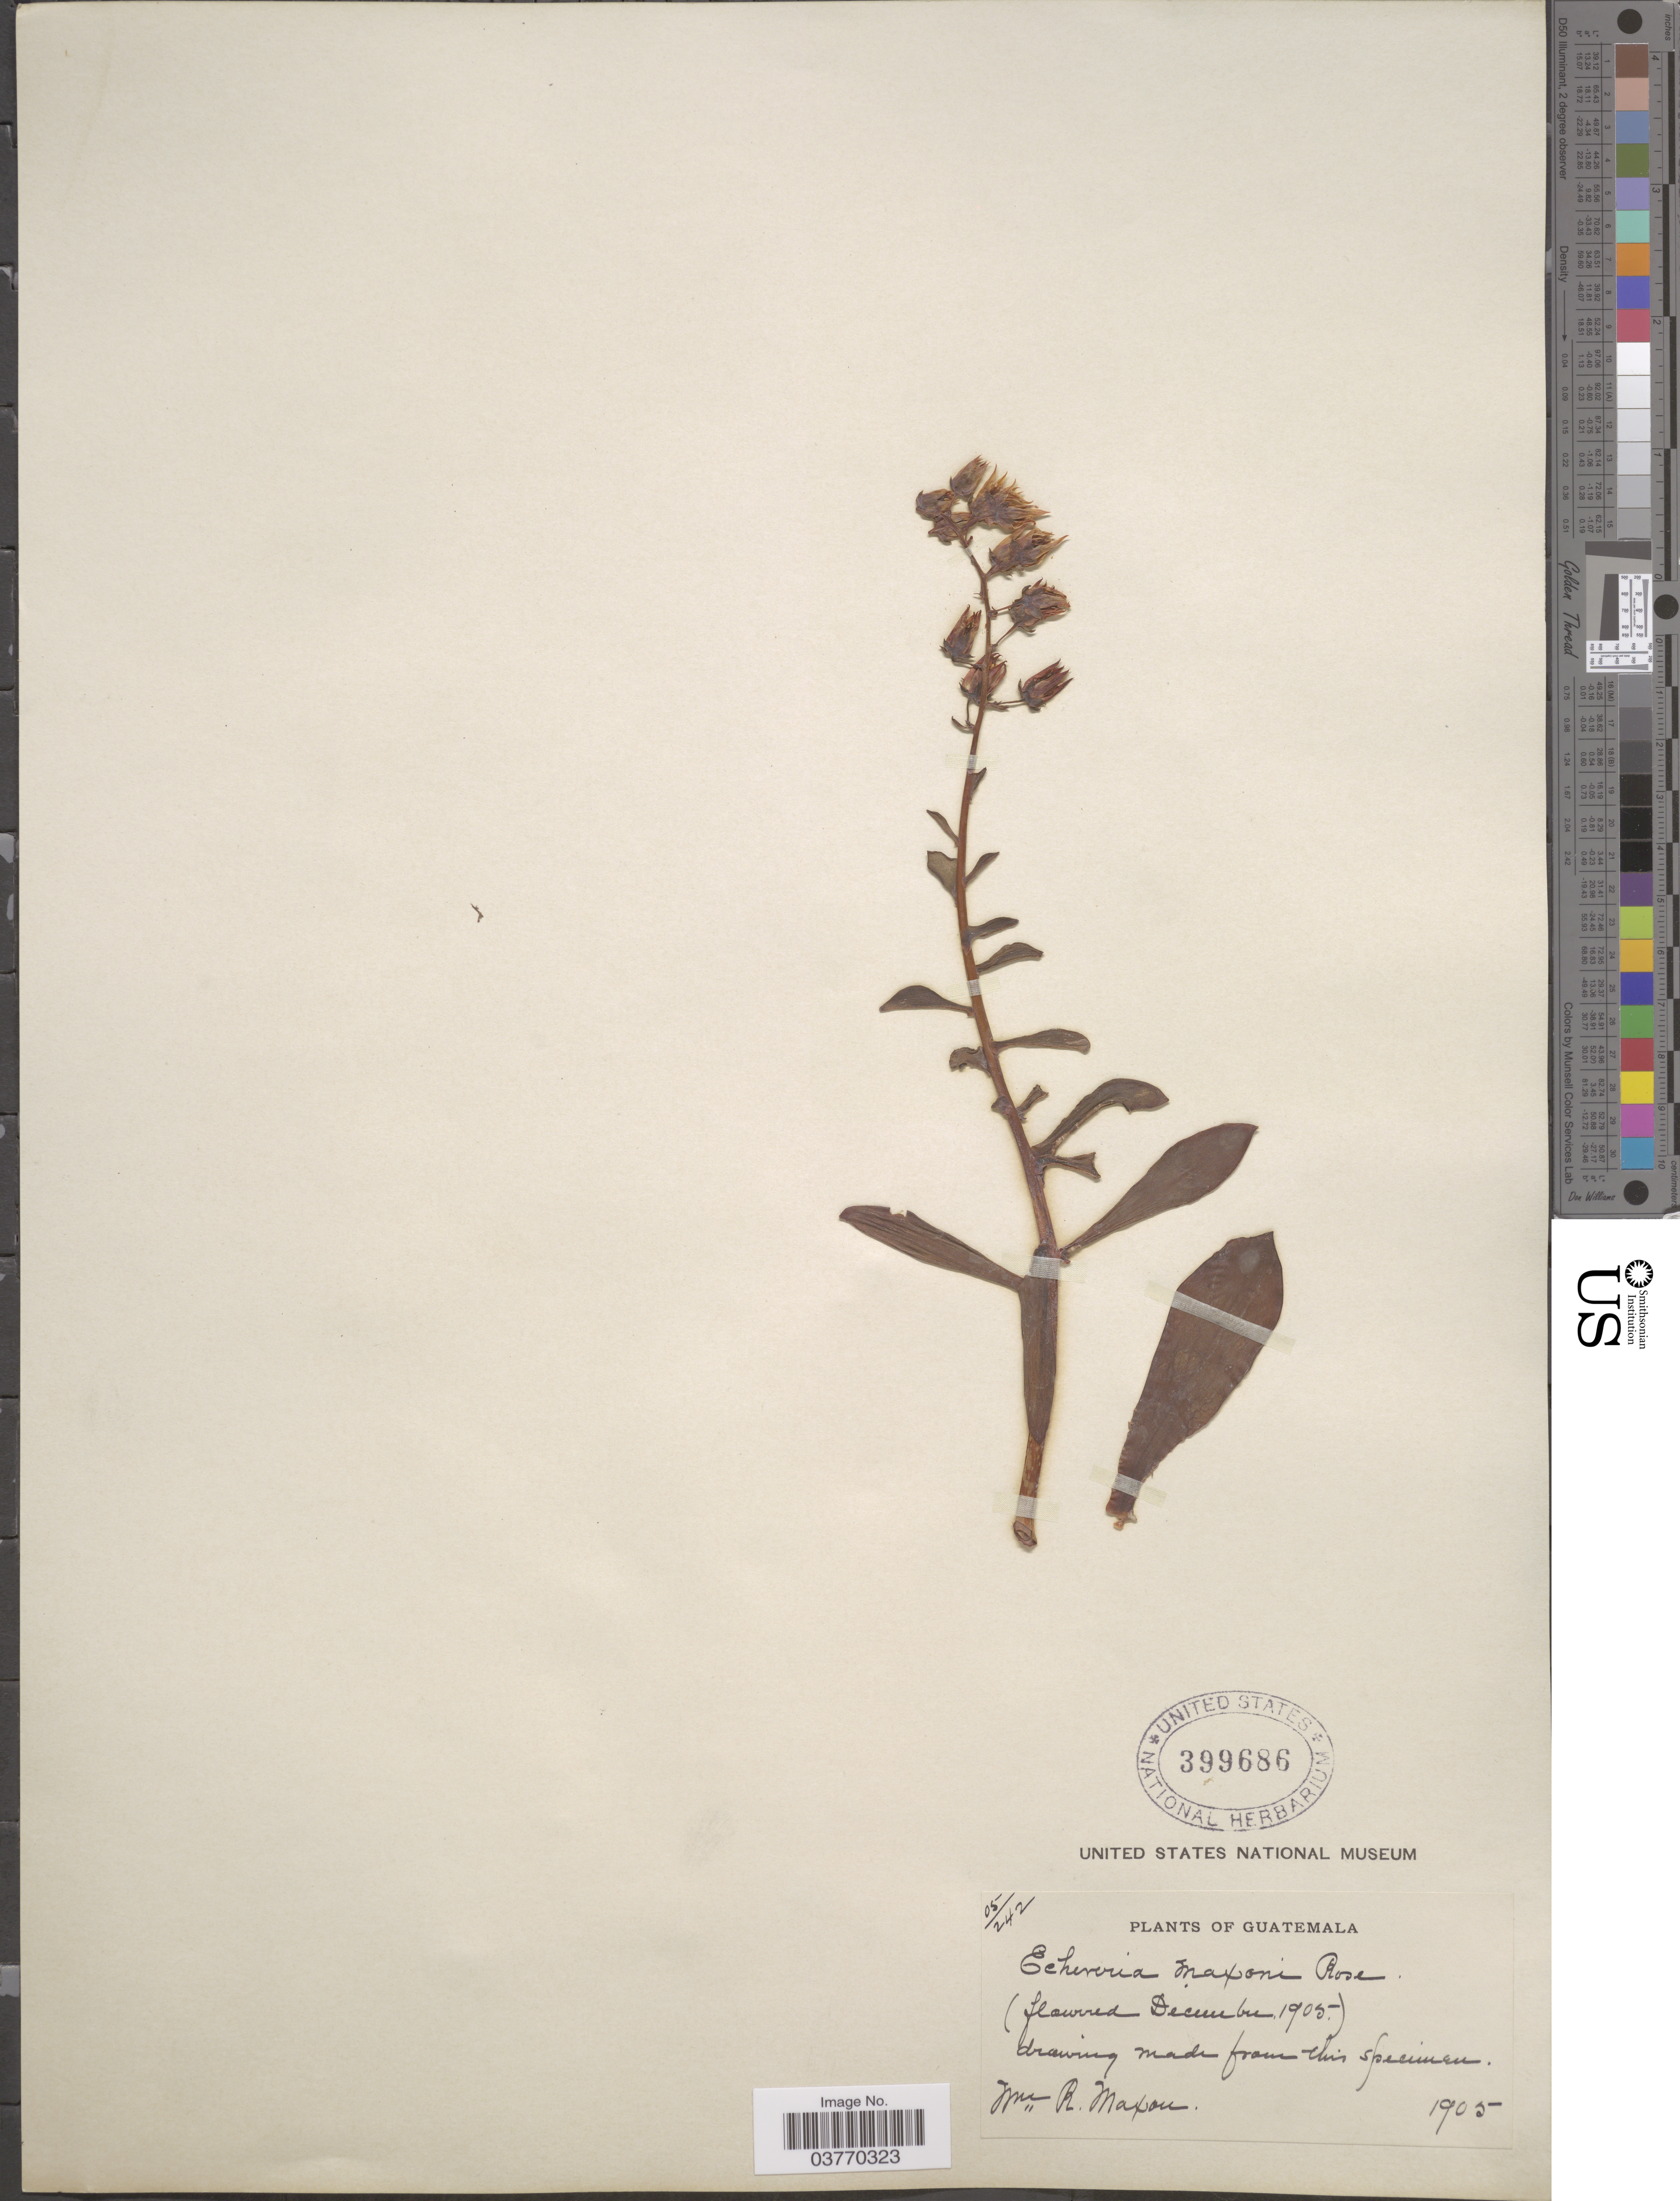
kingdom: Plantae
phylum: Tracheophyta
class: Magnoliopsida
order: Saxifragales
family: Crassulaceae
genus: Echeveria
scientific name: Echeveria maxonii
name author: Rose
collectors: W. R. Maxon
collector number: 05/242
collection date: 1905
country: Guatemala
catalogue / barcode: US 399686